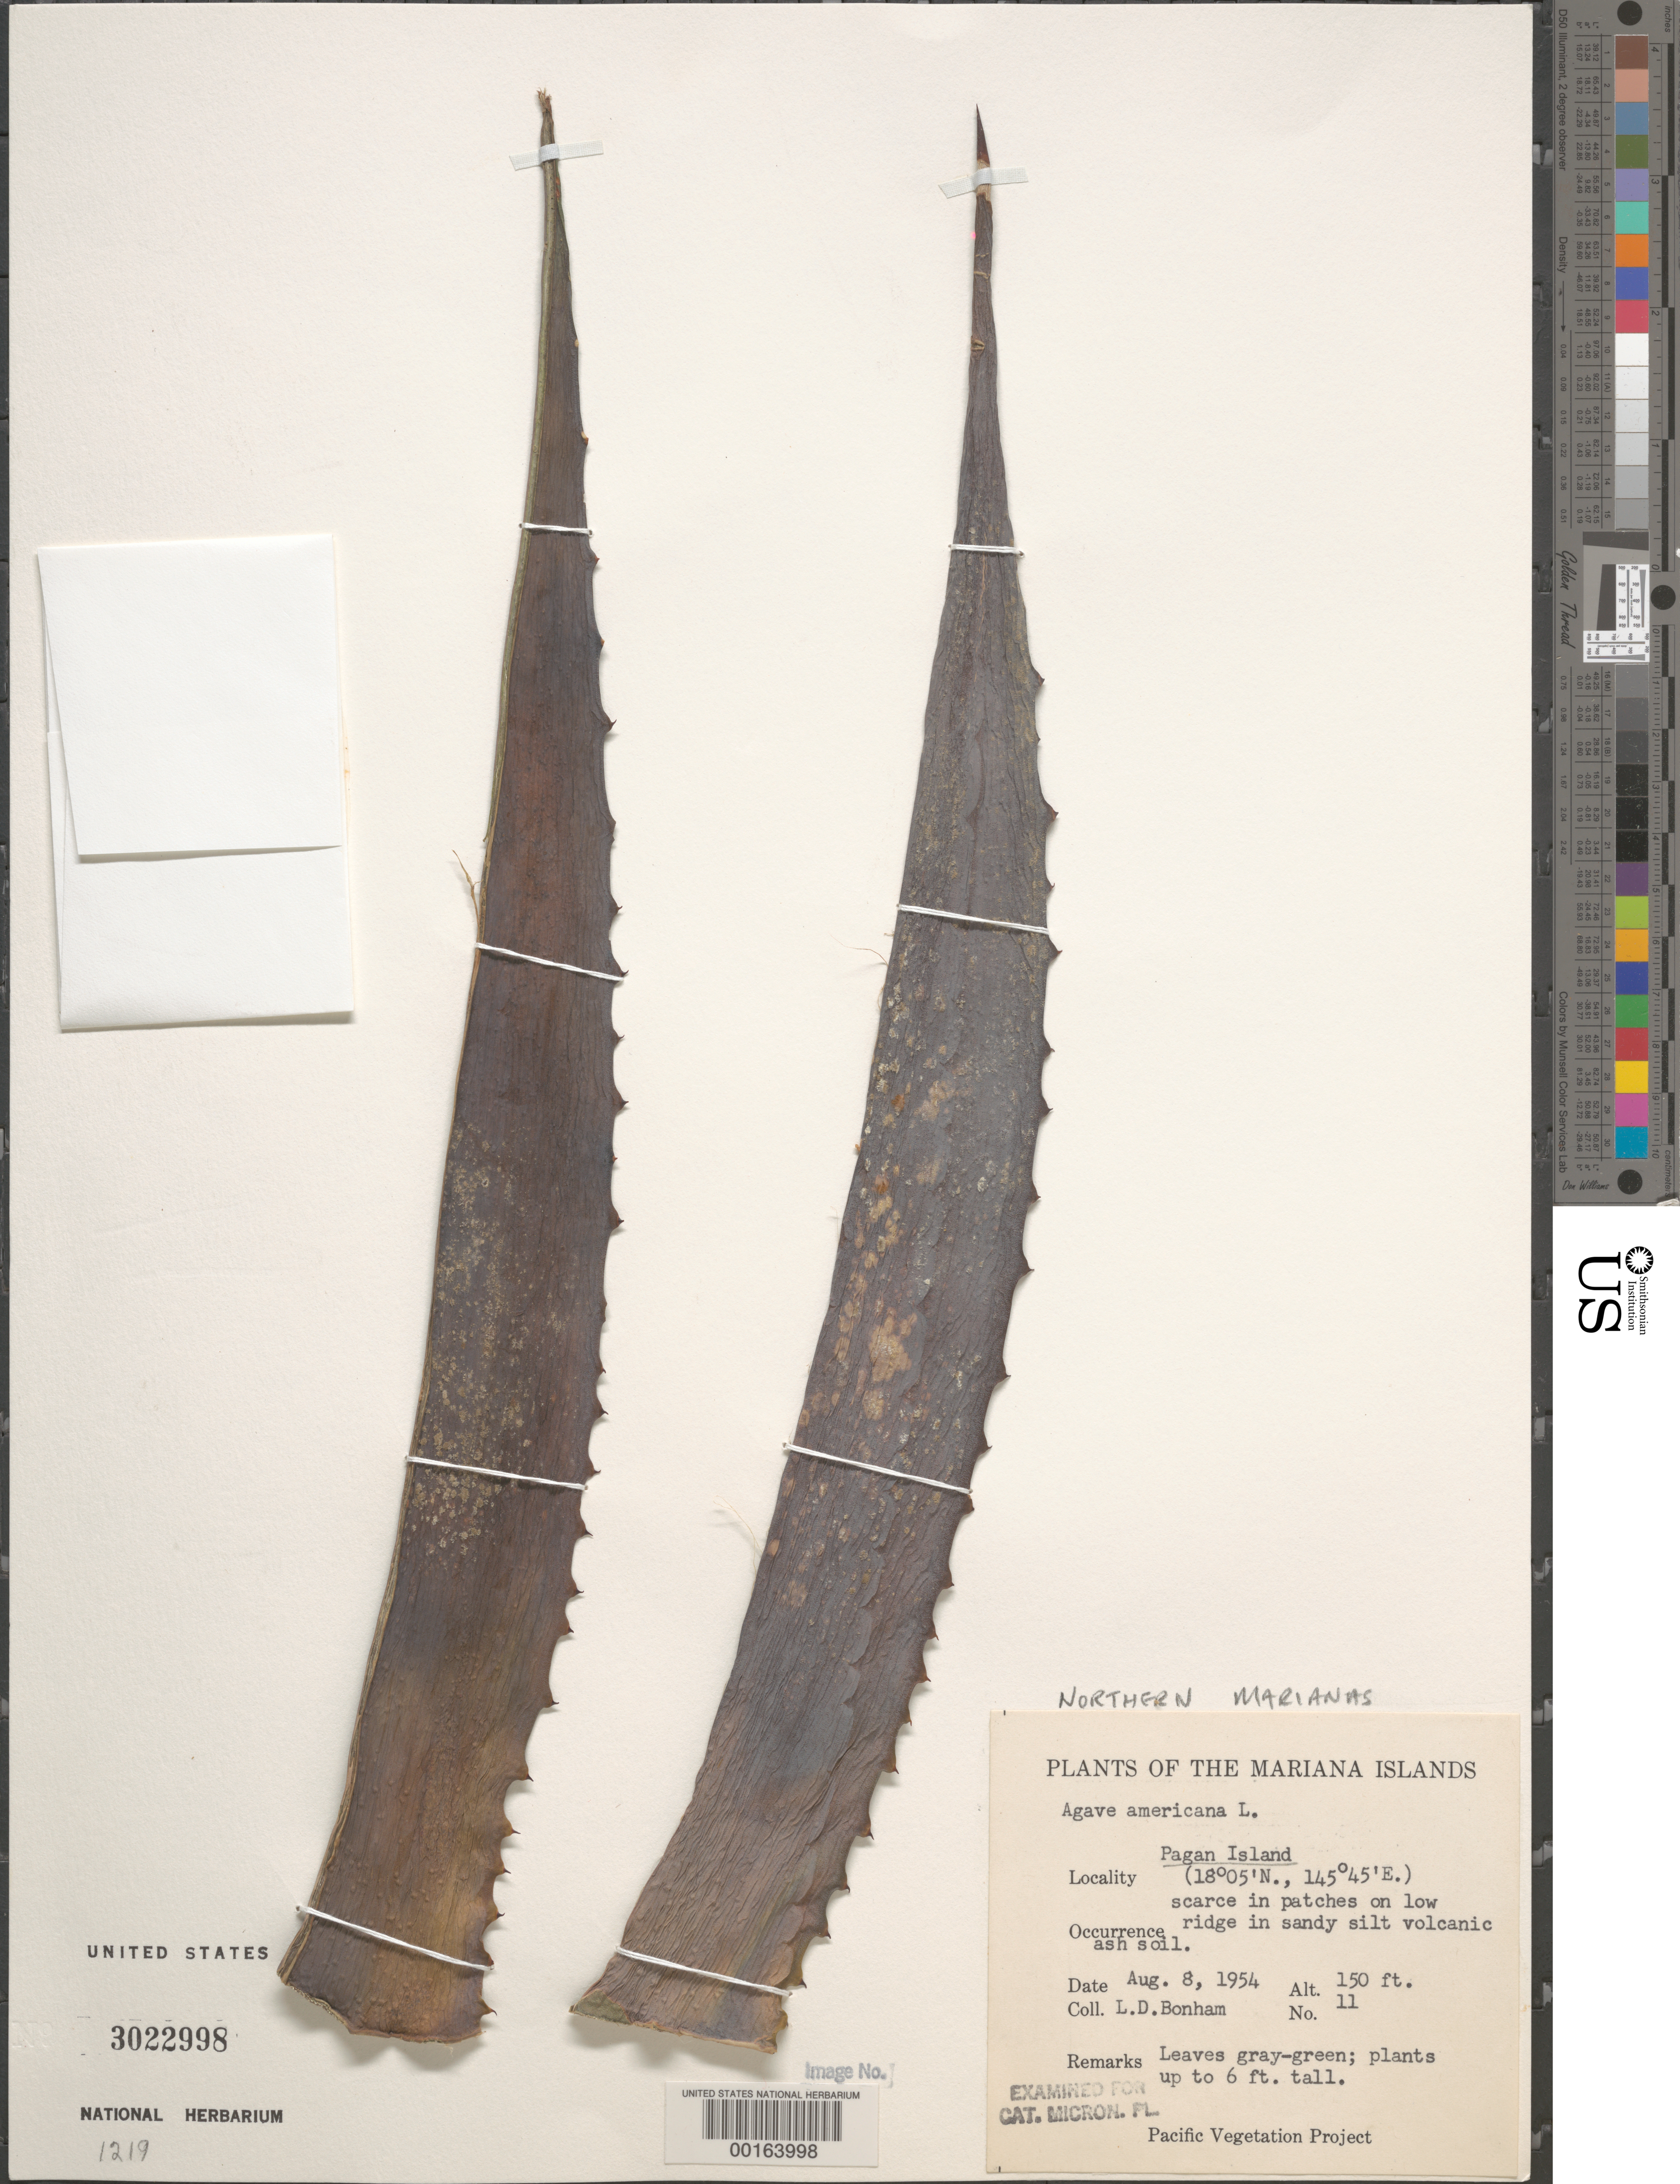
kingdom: Plantae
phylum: Tracheophyta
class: Liliopsida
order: Asparagales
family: Asparagaceae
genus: Agave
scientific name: Agave americana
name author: L.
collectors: L. D. Bonham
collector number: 11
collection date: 1954-08-08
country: Northern Mariana Islands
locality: Northern Marianas. The Mariana Islands. Pagan Island.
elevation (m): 46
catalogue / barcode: US 3022998